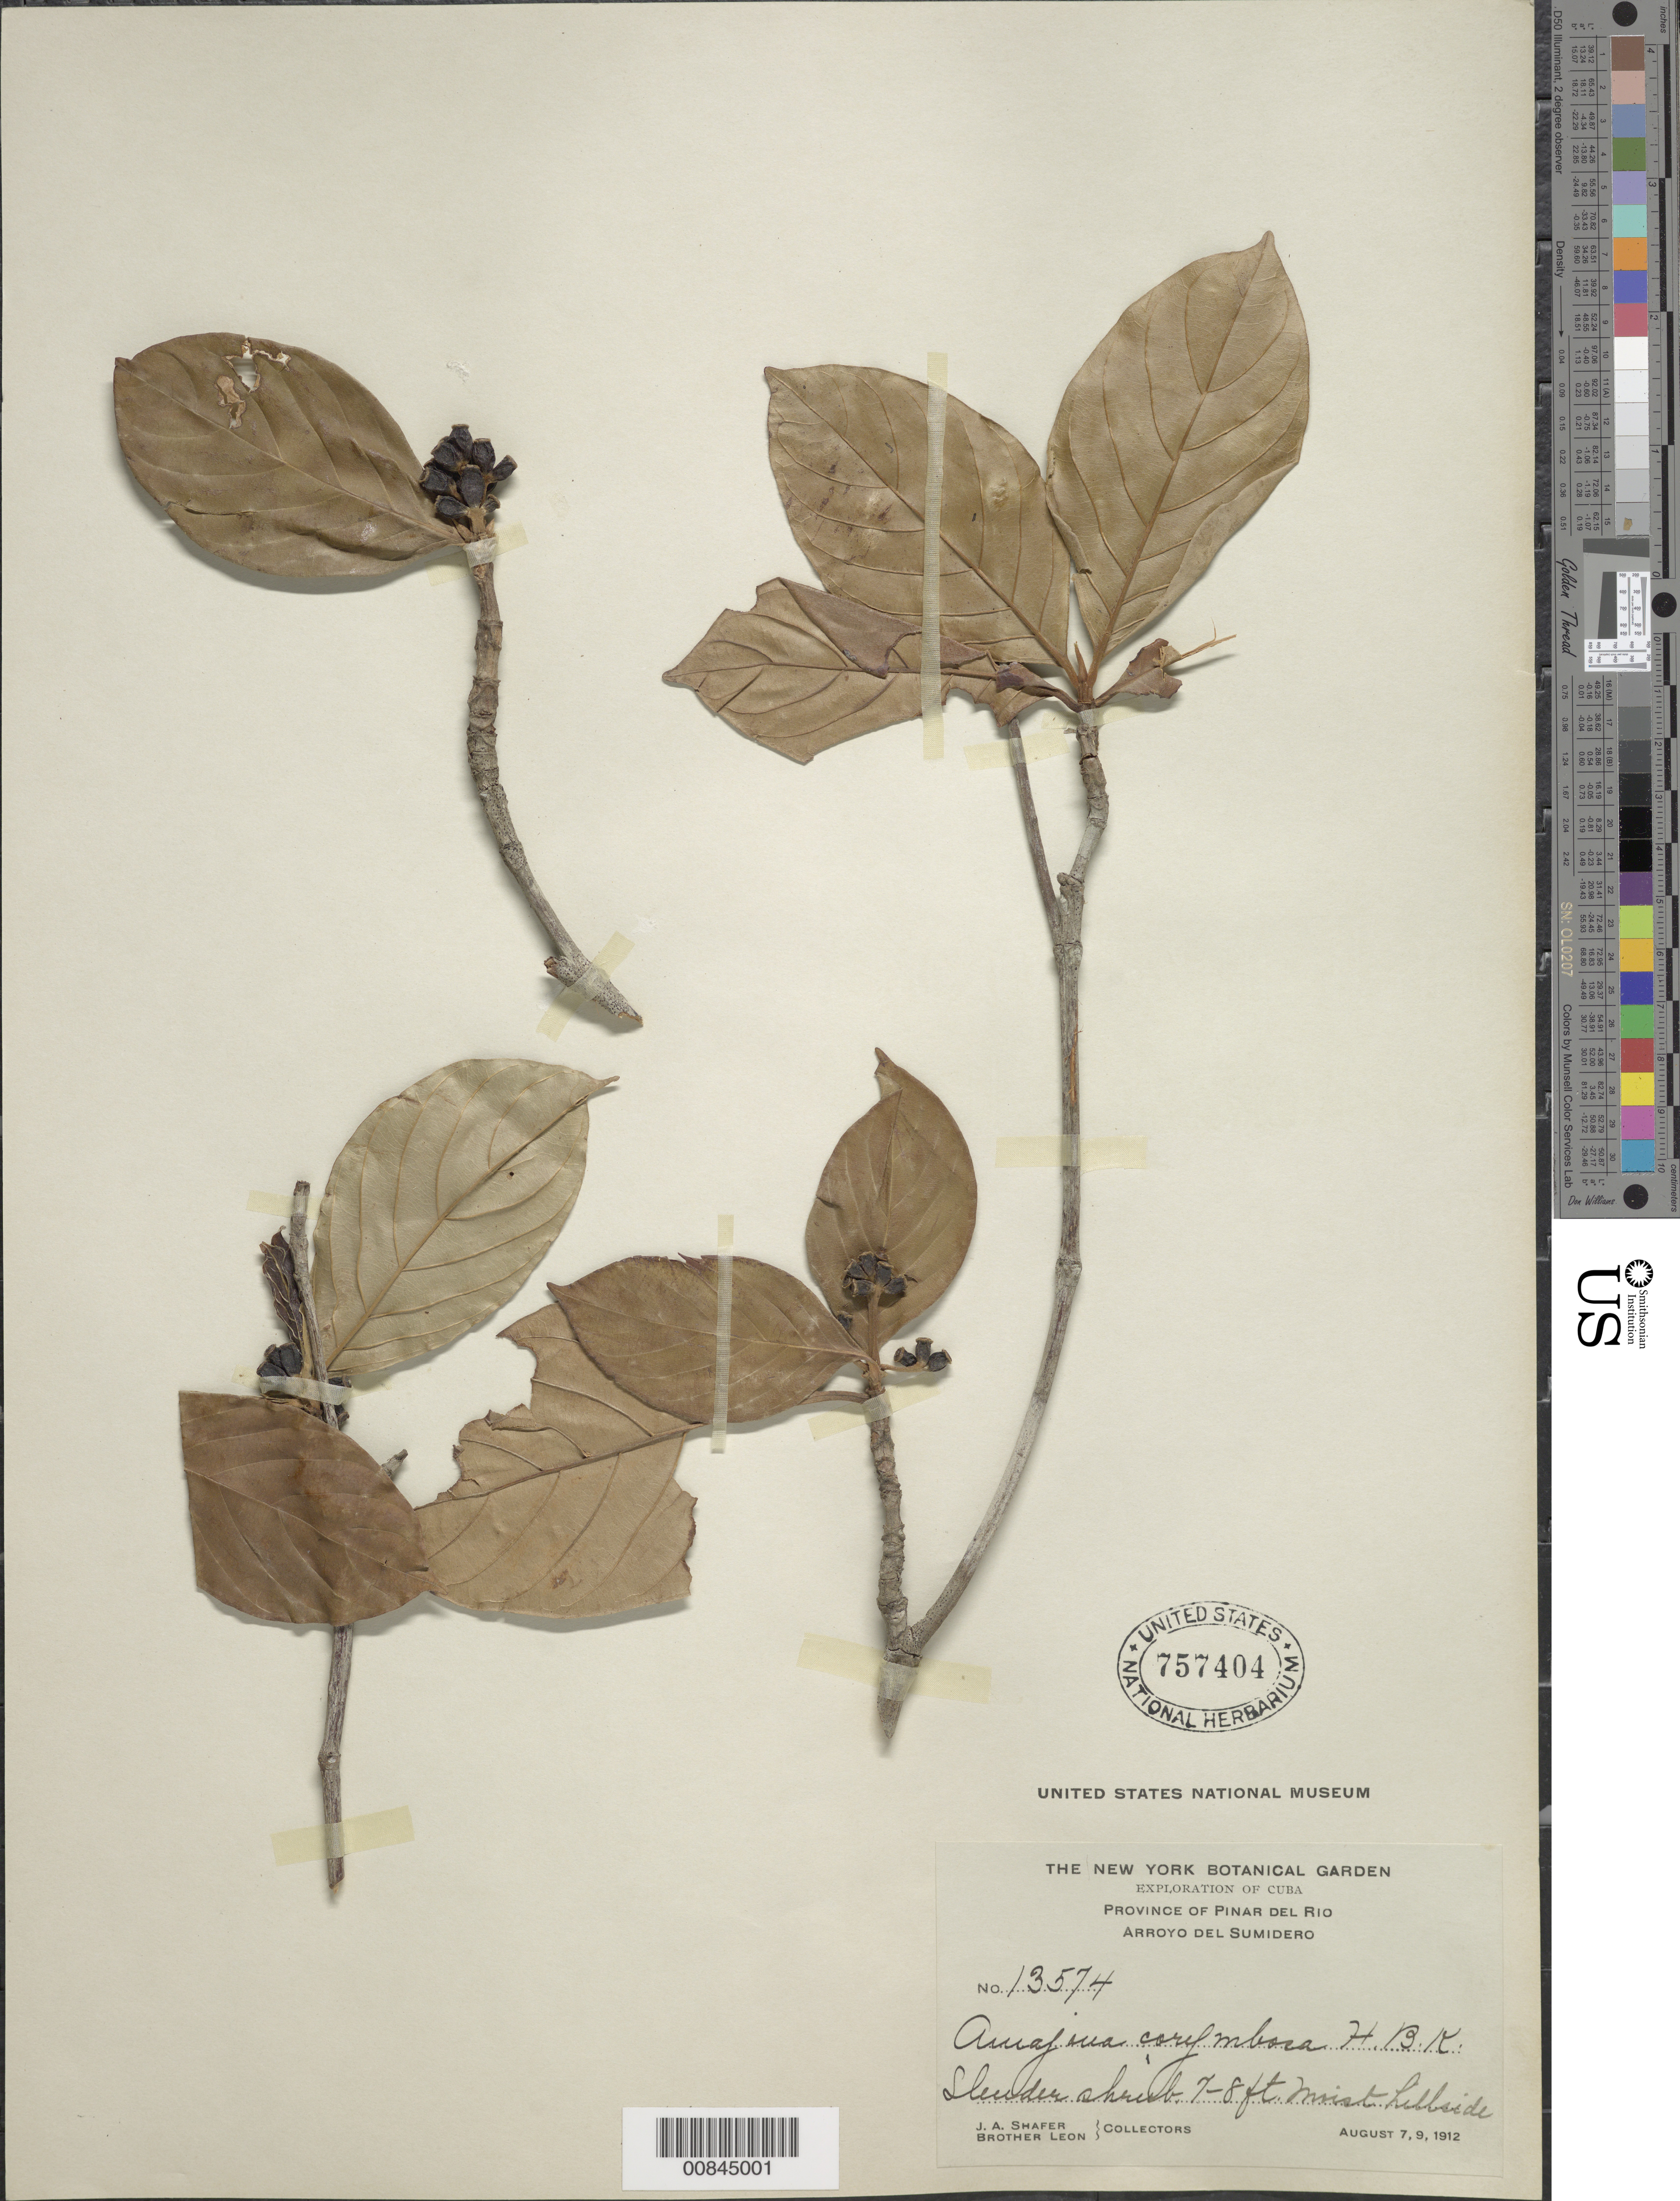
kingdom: Plantae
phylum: Tracheophyta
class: Magnoliopsida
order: Gentianales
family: Rubiaceae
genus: Amaioua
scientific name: Amaioua corymbosa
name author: Kunth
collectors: J. A. Shafer & Bro. León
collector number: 13574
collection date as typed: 07 Aug 1912 and 09 Aug 1912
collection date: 1912-08-07,1912-08-09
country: Cuba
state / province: Pinar del Río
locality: Arroyo del Sumidero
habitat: Moist hillside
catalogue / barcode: US 757404